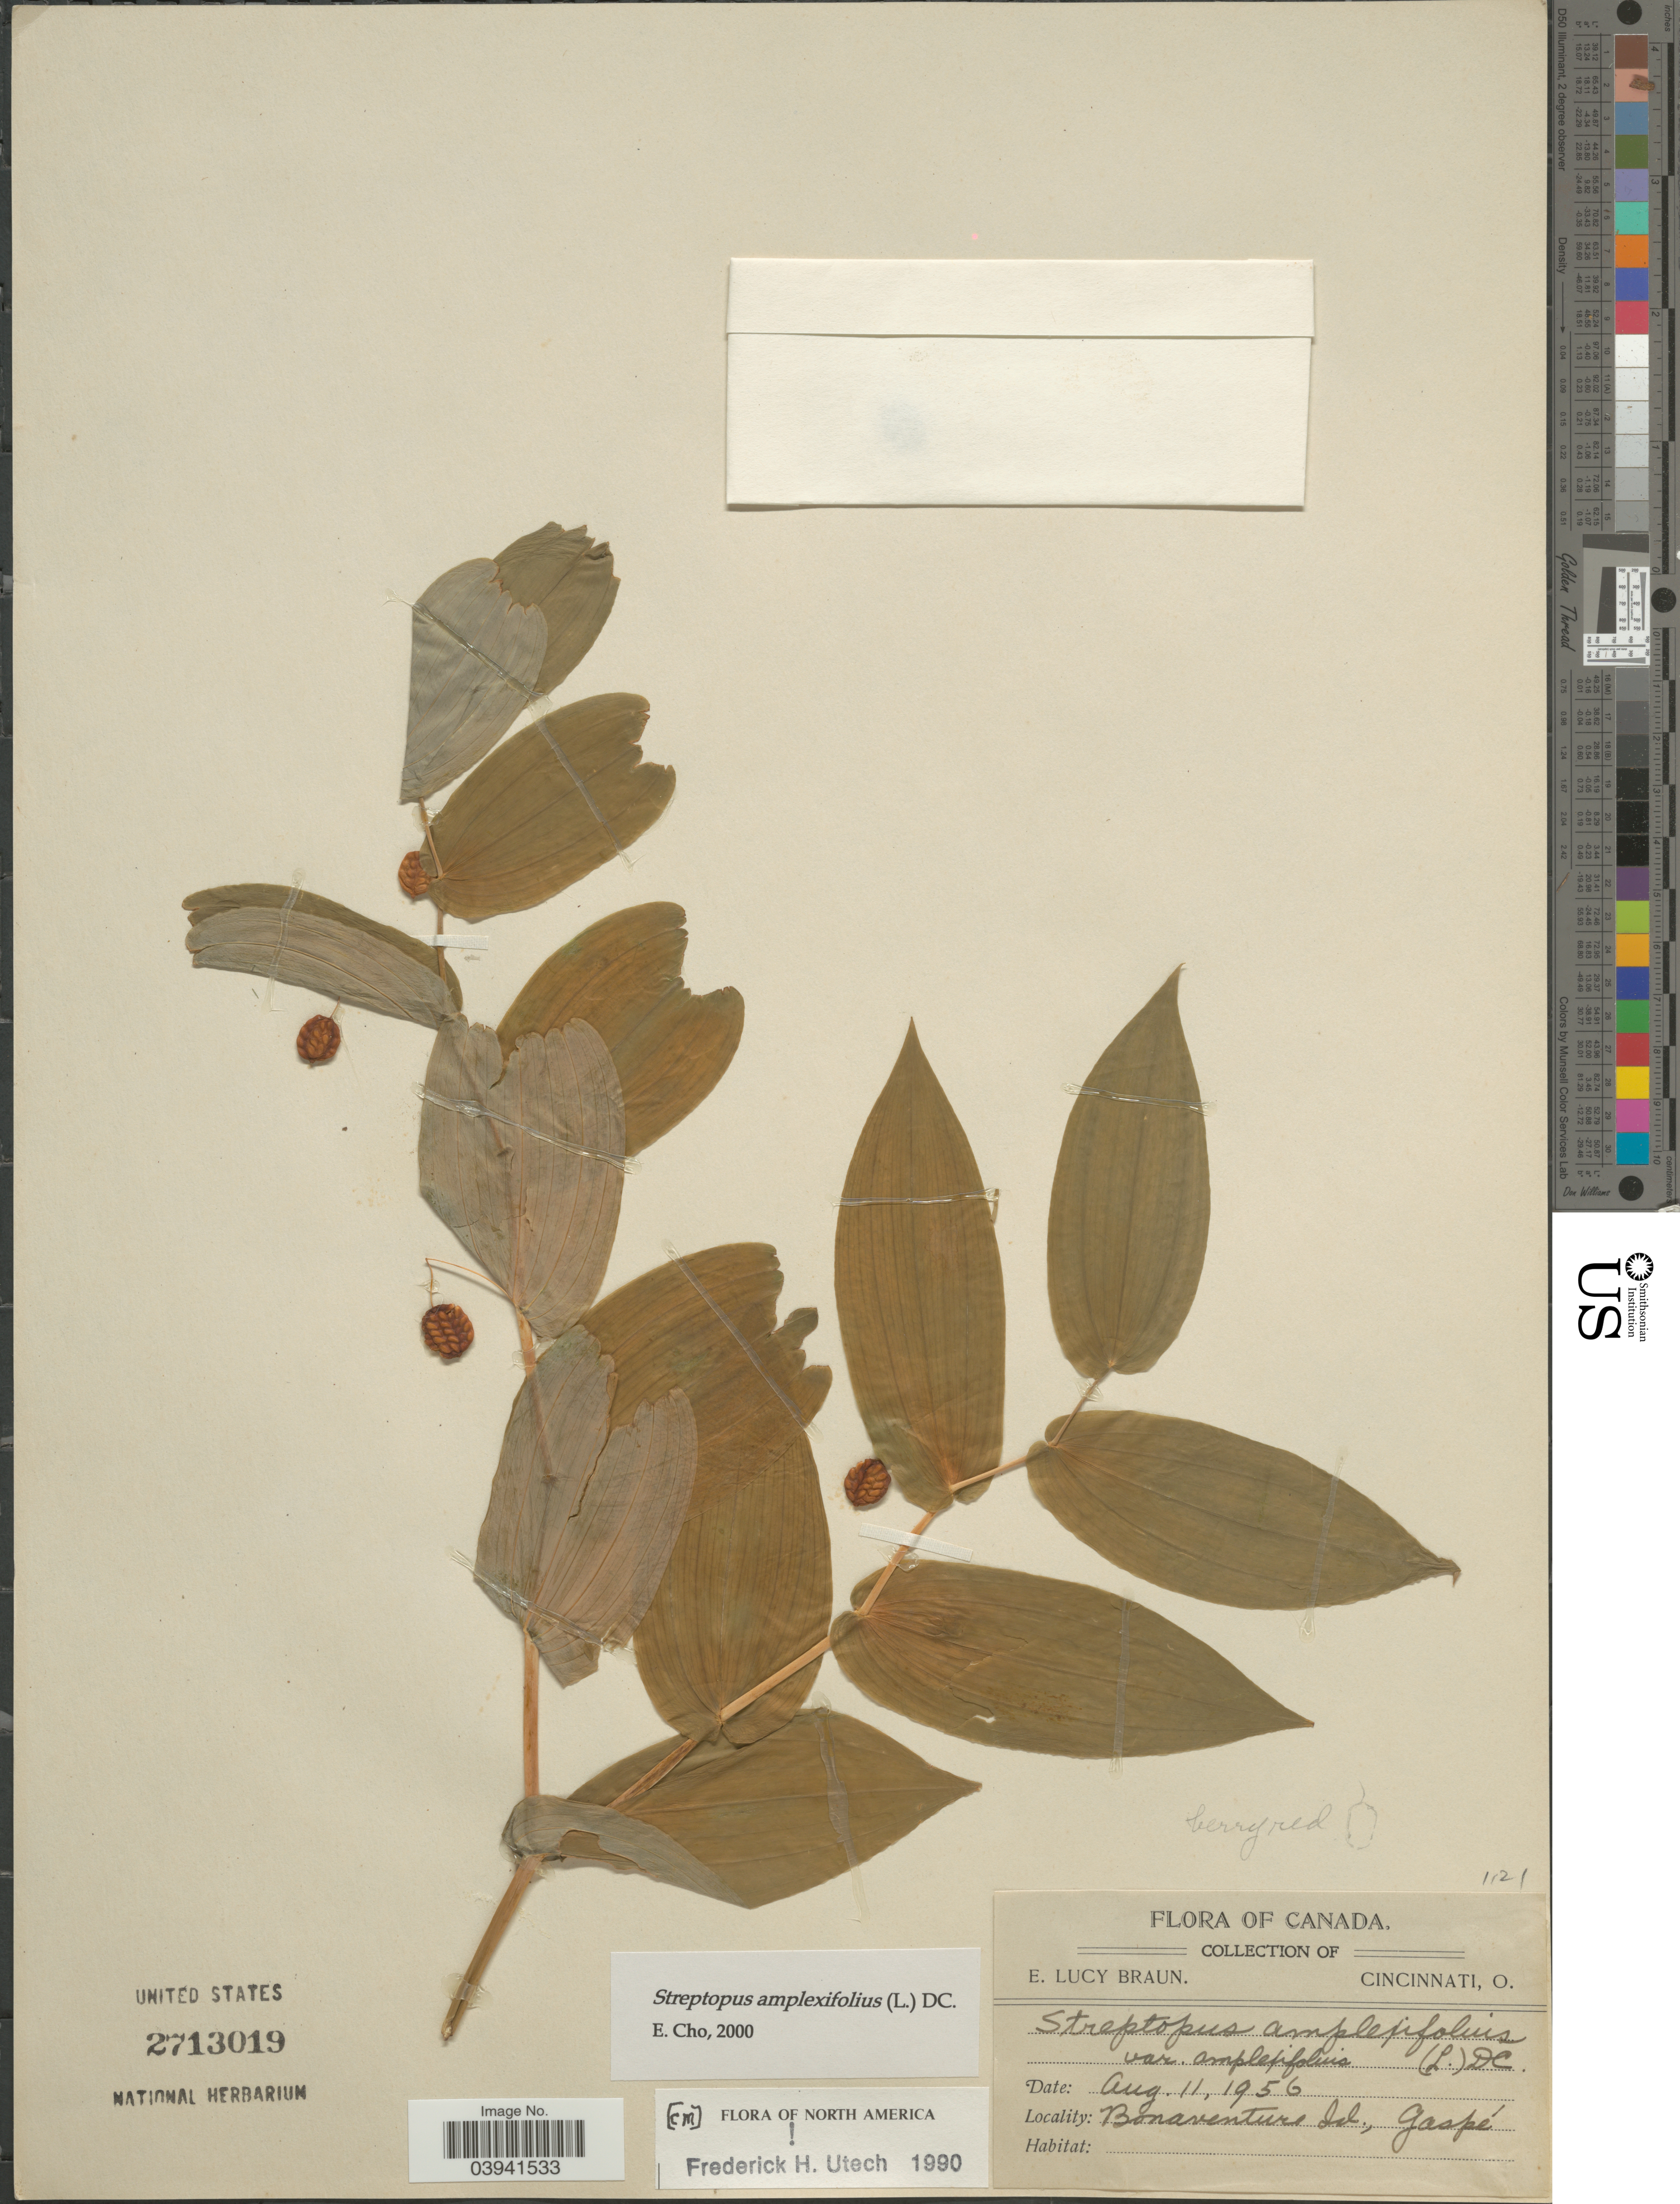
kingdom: Plantae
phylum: Tracheophyta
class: Liliopsida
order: Liliales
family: Liliaceae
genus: Streptopus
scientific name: Streptopus amplexifolius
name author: (L.) DC.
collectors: E. L. Braun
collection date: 1956-08-11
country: Canada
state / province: Quebec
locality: Bonaventure Isl., Gaspé.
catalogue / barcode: US 2713019